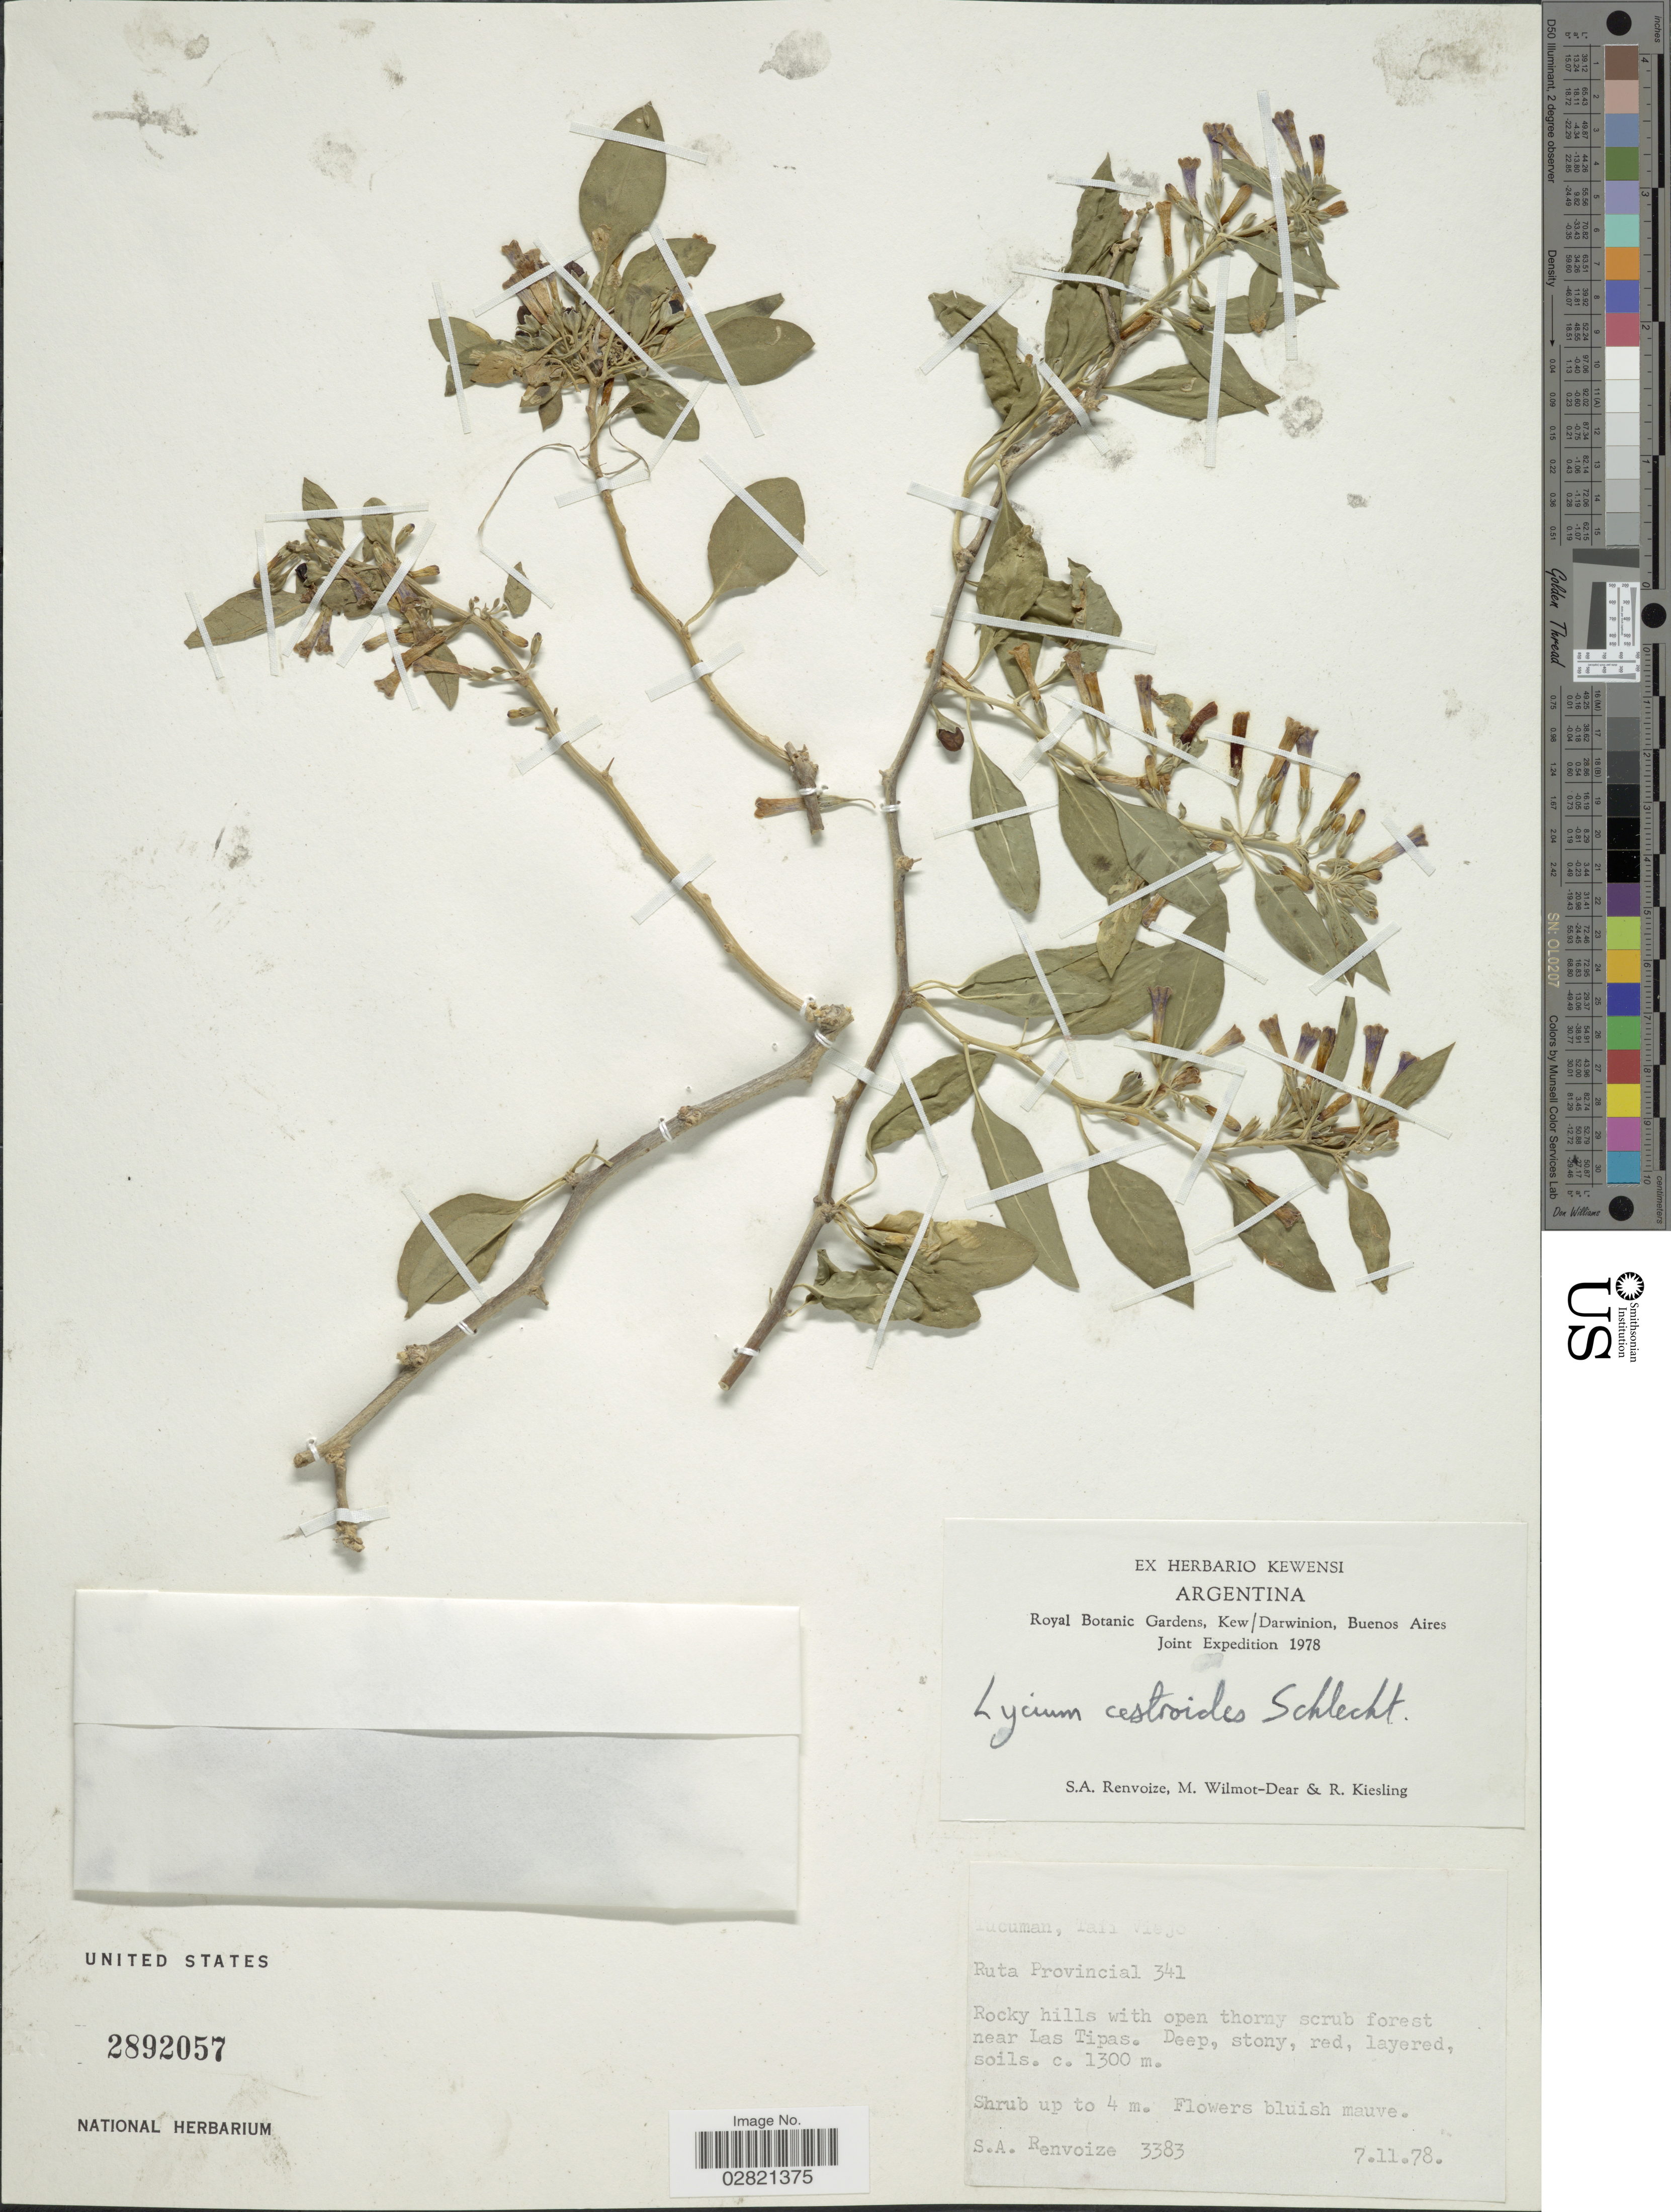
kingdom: Plantae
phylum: Tracheophyta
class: Magnoliopsida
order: Solanales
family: Solanaceae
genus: Lycium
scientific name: Lycium cestroides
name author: Schltdl.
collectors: S. A. Renvoize, M. Wilmot-Dear & R. Kiesling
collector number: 3383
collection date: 1978-11-07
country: Argentina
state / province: Tucuman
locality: Tucuman, Tafi Viejo. Ruta Provincial 341. Rocky hills with open thorny scrub forest near Las Tipas.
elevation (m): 1300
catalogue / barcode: US 2892057